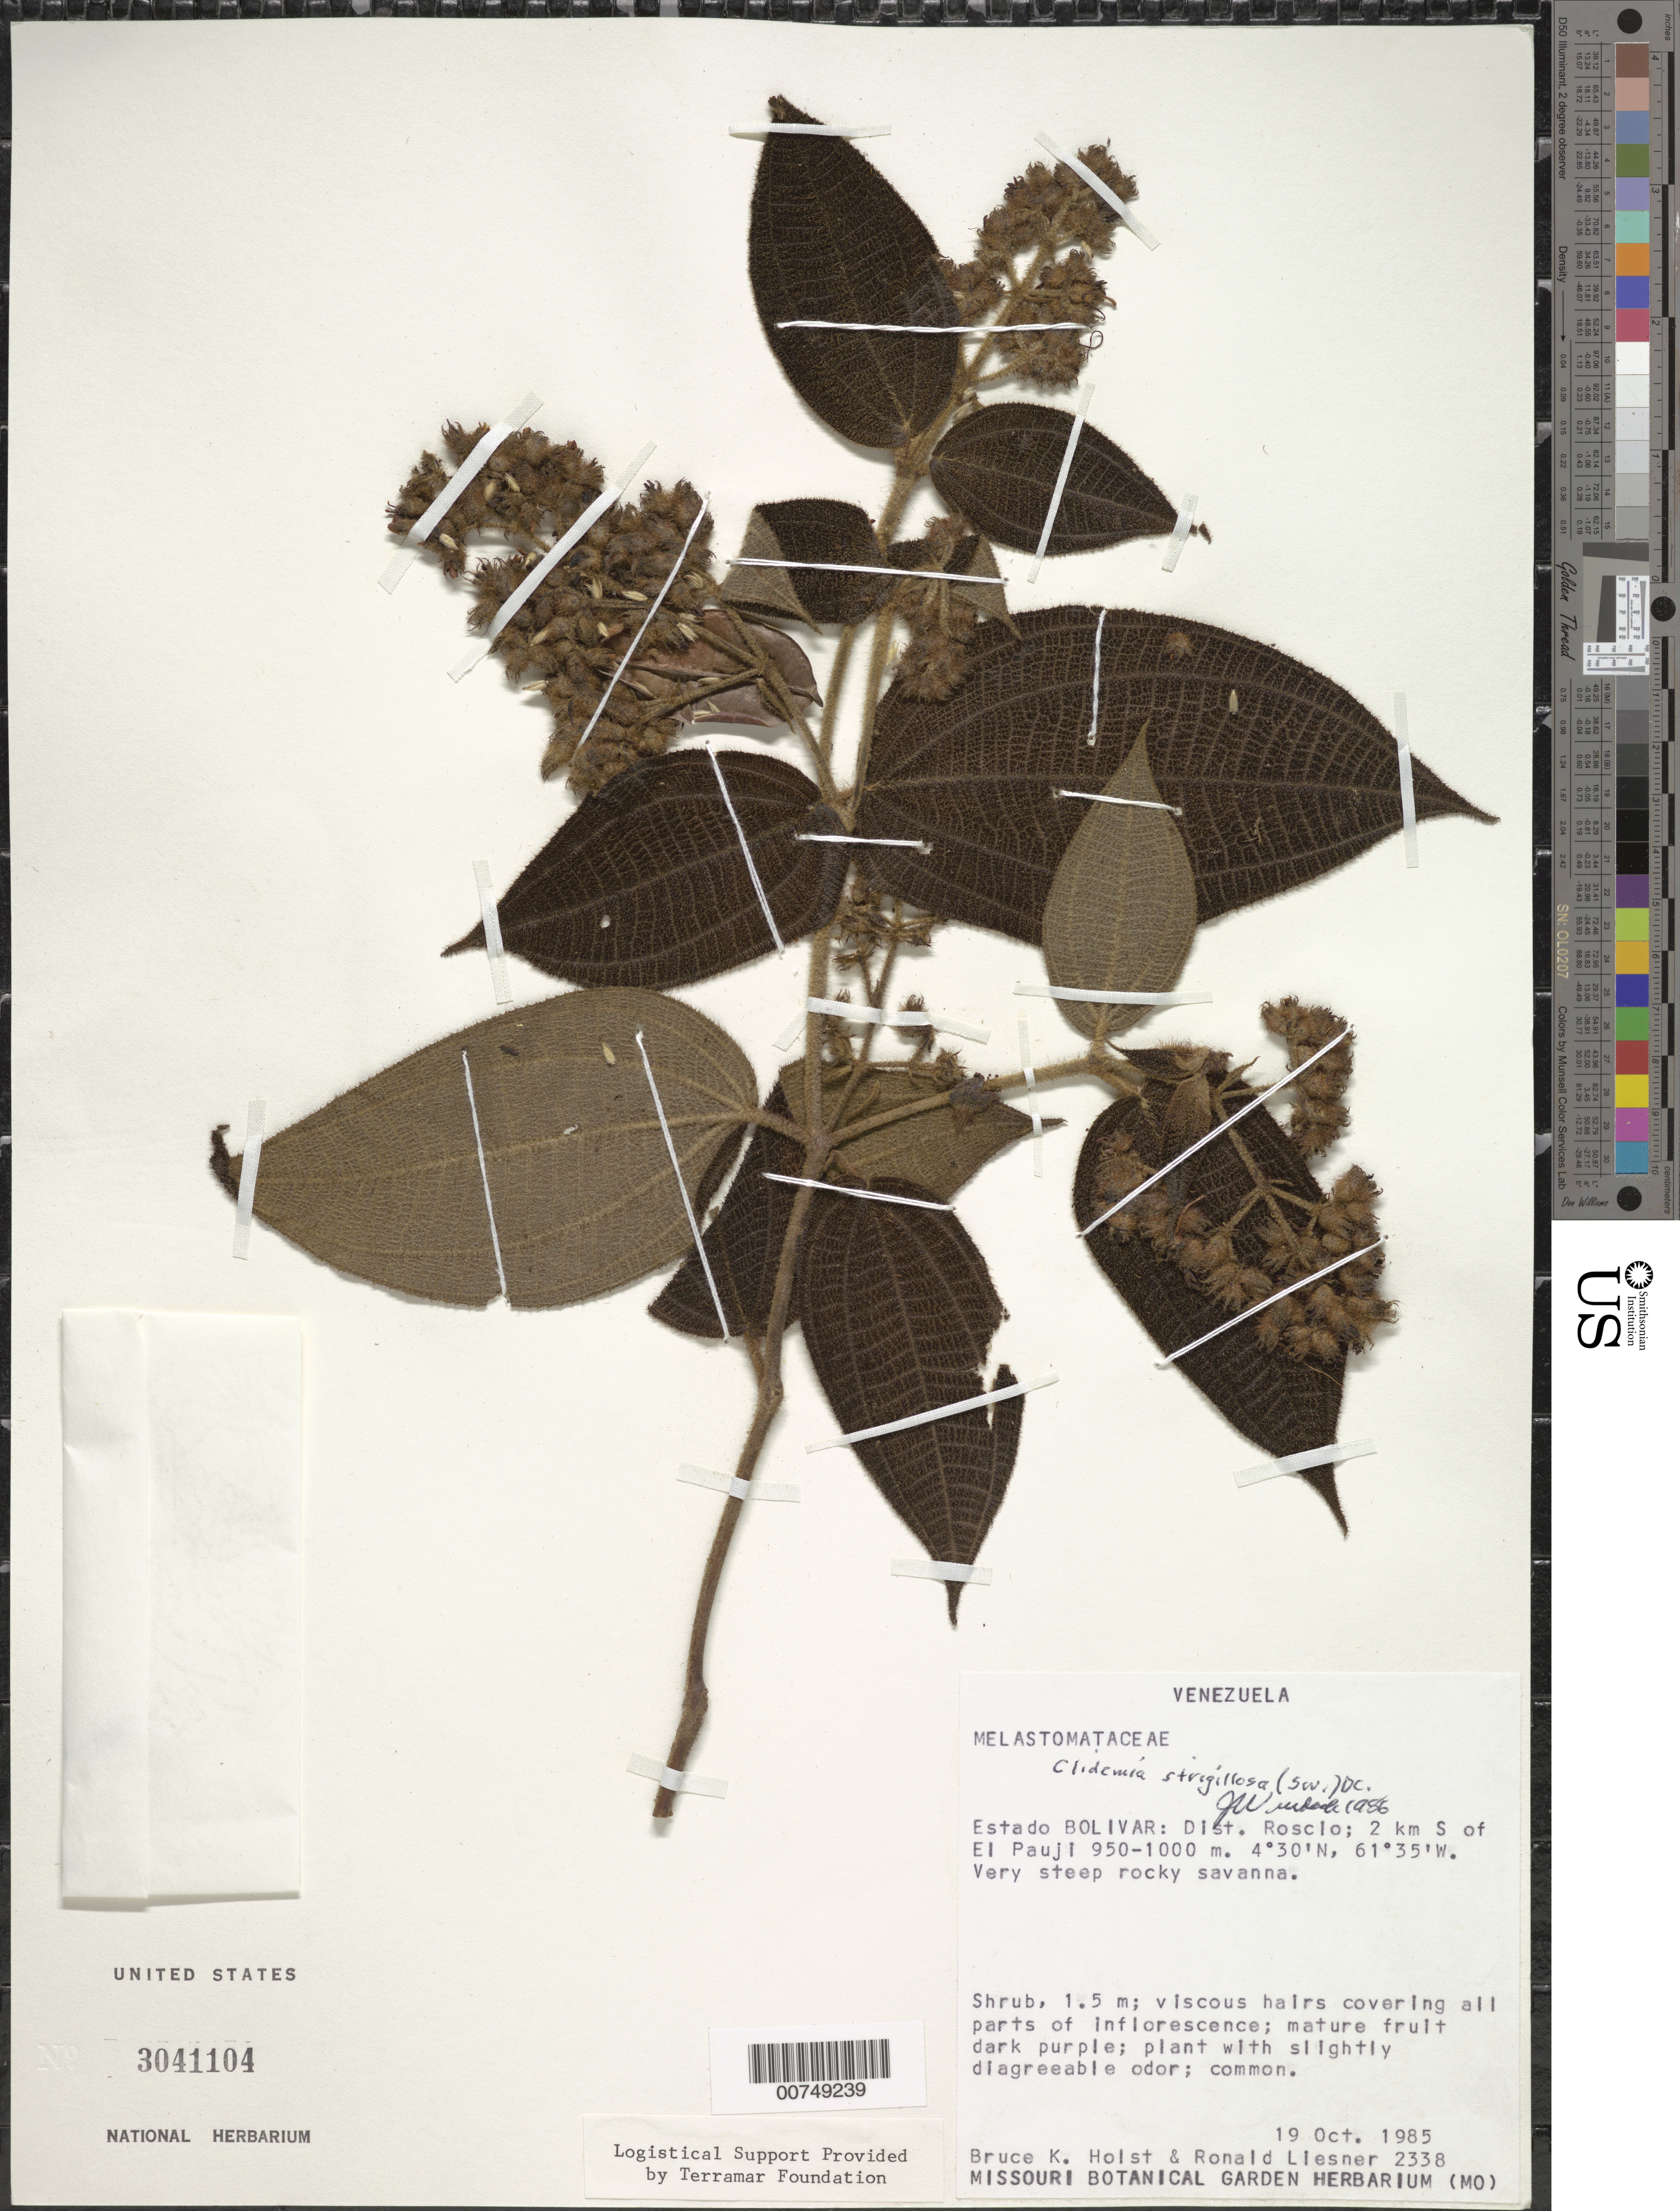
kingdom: Plantae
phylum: Tracheophyta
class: Magnoliopsida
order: Myrtales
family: Melastomataceae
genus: Clidemia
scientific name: Clidemia strigillosa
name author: (Sw.) DC.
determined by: Wurdack, John J., (US), US (UNITED STATES)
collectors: B. Holst & R. L. Liesner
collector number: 2338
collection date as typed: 19-Oct-85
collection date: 1985-10-19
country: Venezuela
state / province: Bolívar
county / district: Roscio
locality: El Pauji, 2 km S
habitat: Very steep rocky savanna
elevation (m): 950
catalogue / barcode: US 3041104